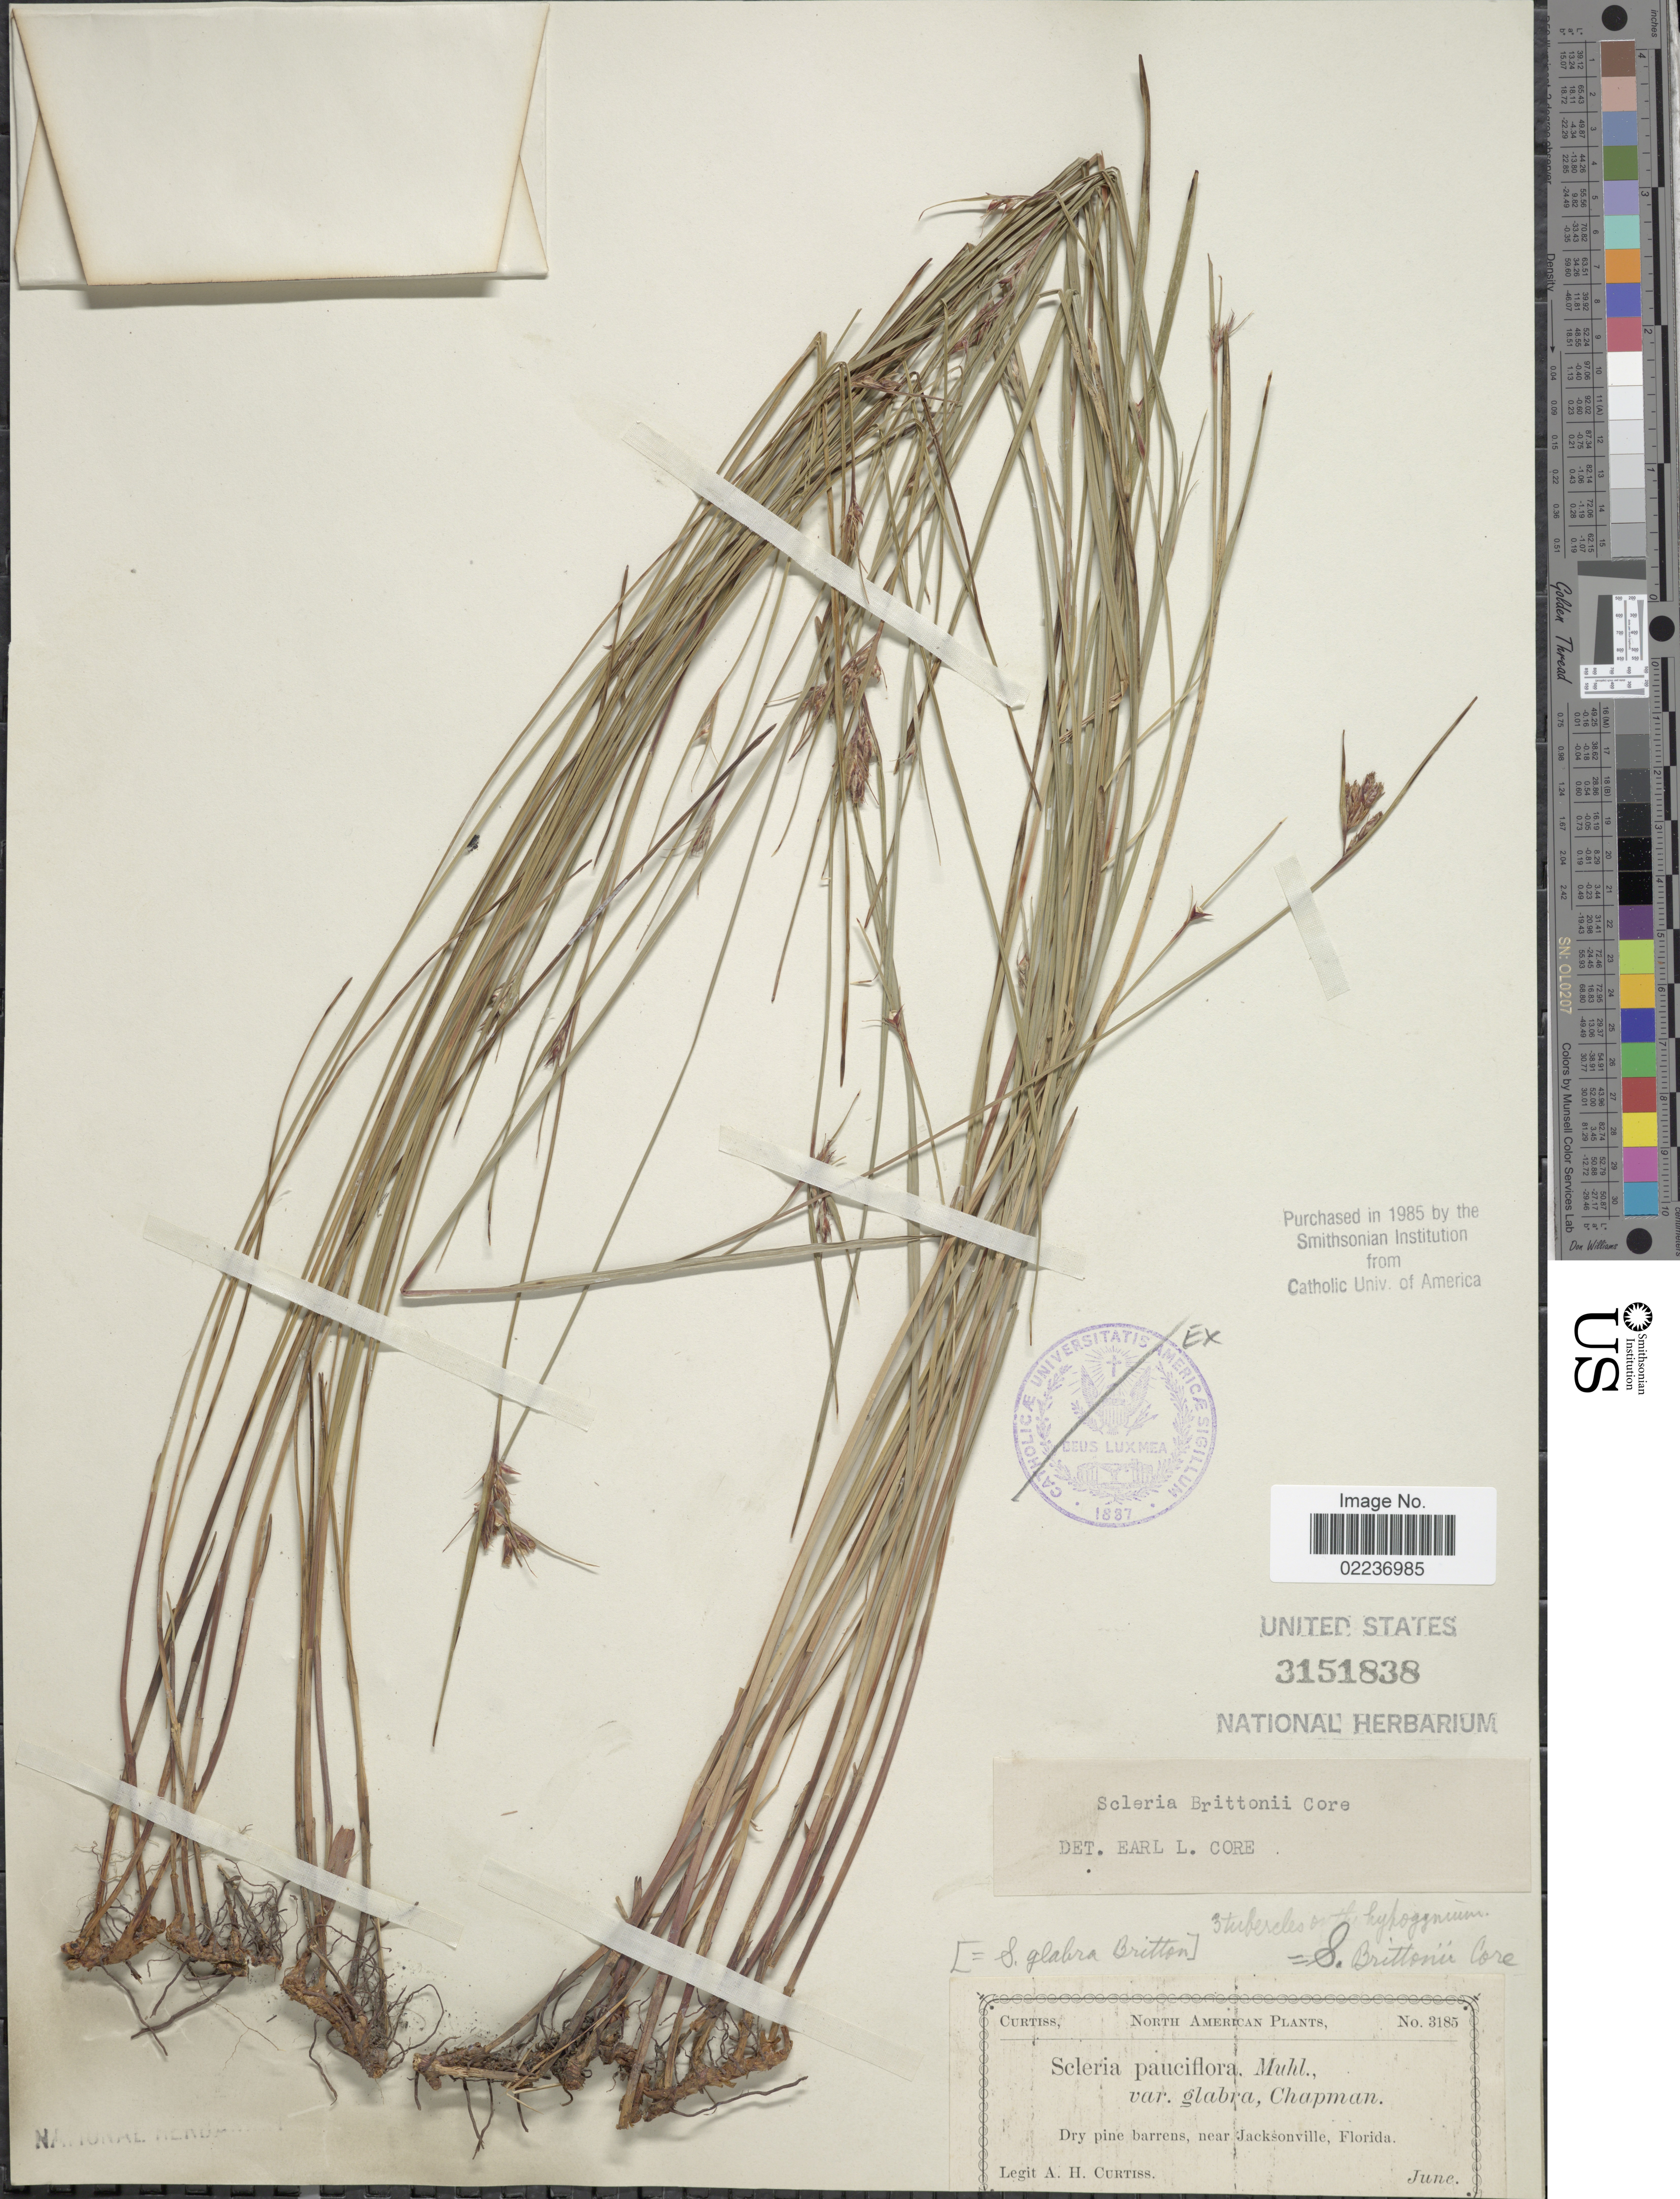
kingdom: Plantae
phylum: Tracheophyta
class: Liliopsida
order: Poales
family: Cyperaceae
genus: Scleria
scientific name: Scleria brittonii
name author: Core ex Small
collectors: A. H. Curtiss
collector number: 3185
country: United States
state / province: Florida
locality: Dry pine barrens, near Jacksonville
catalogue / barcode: US 3151838